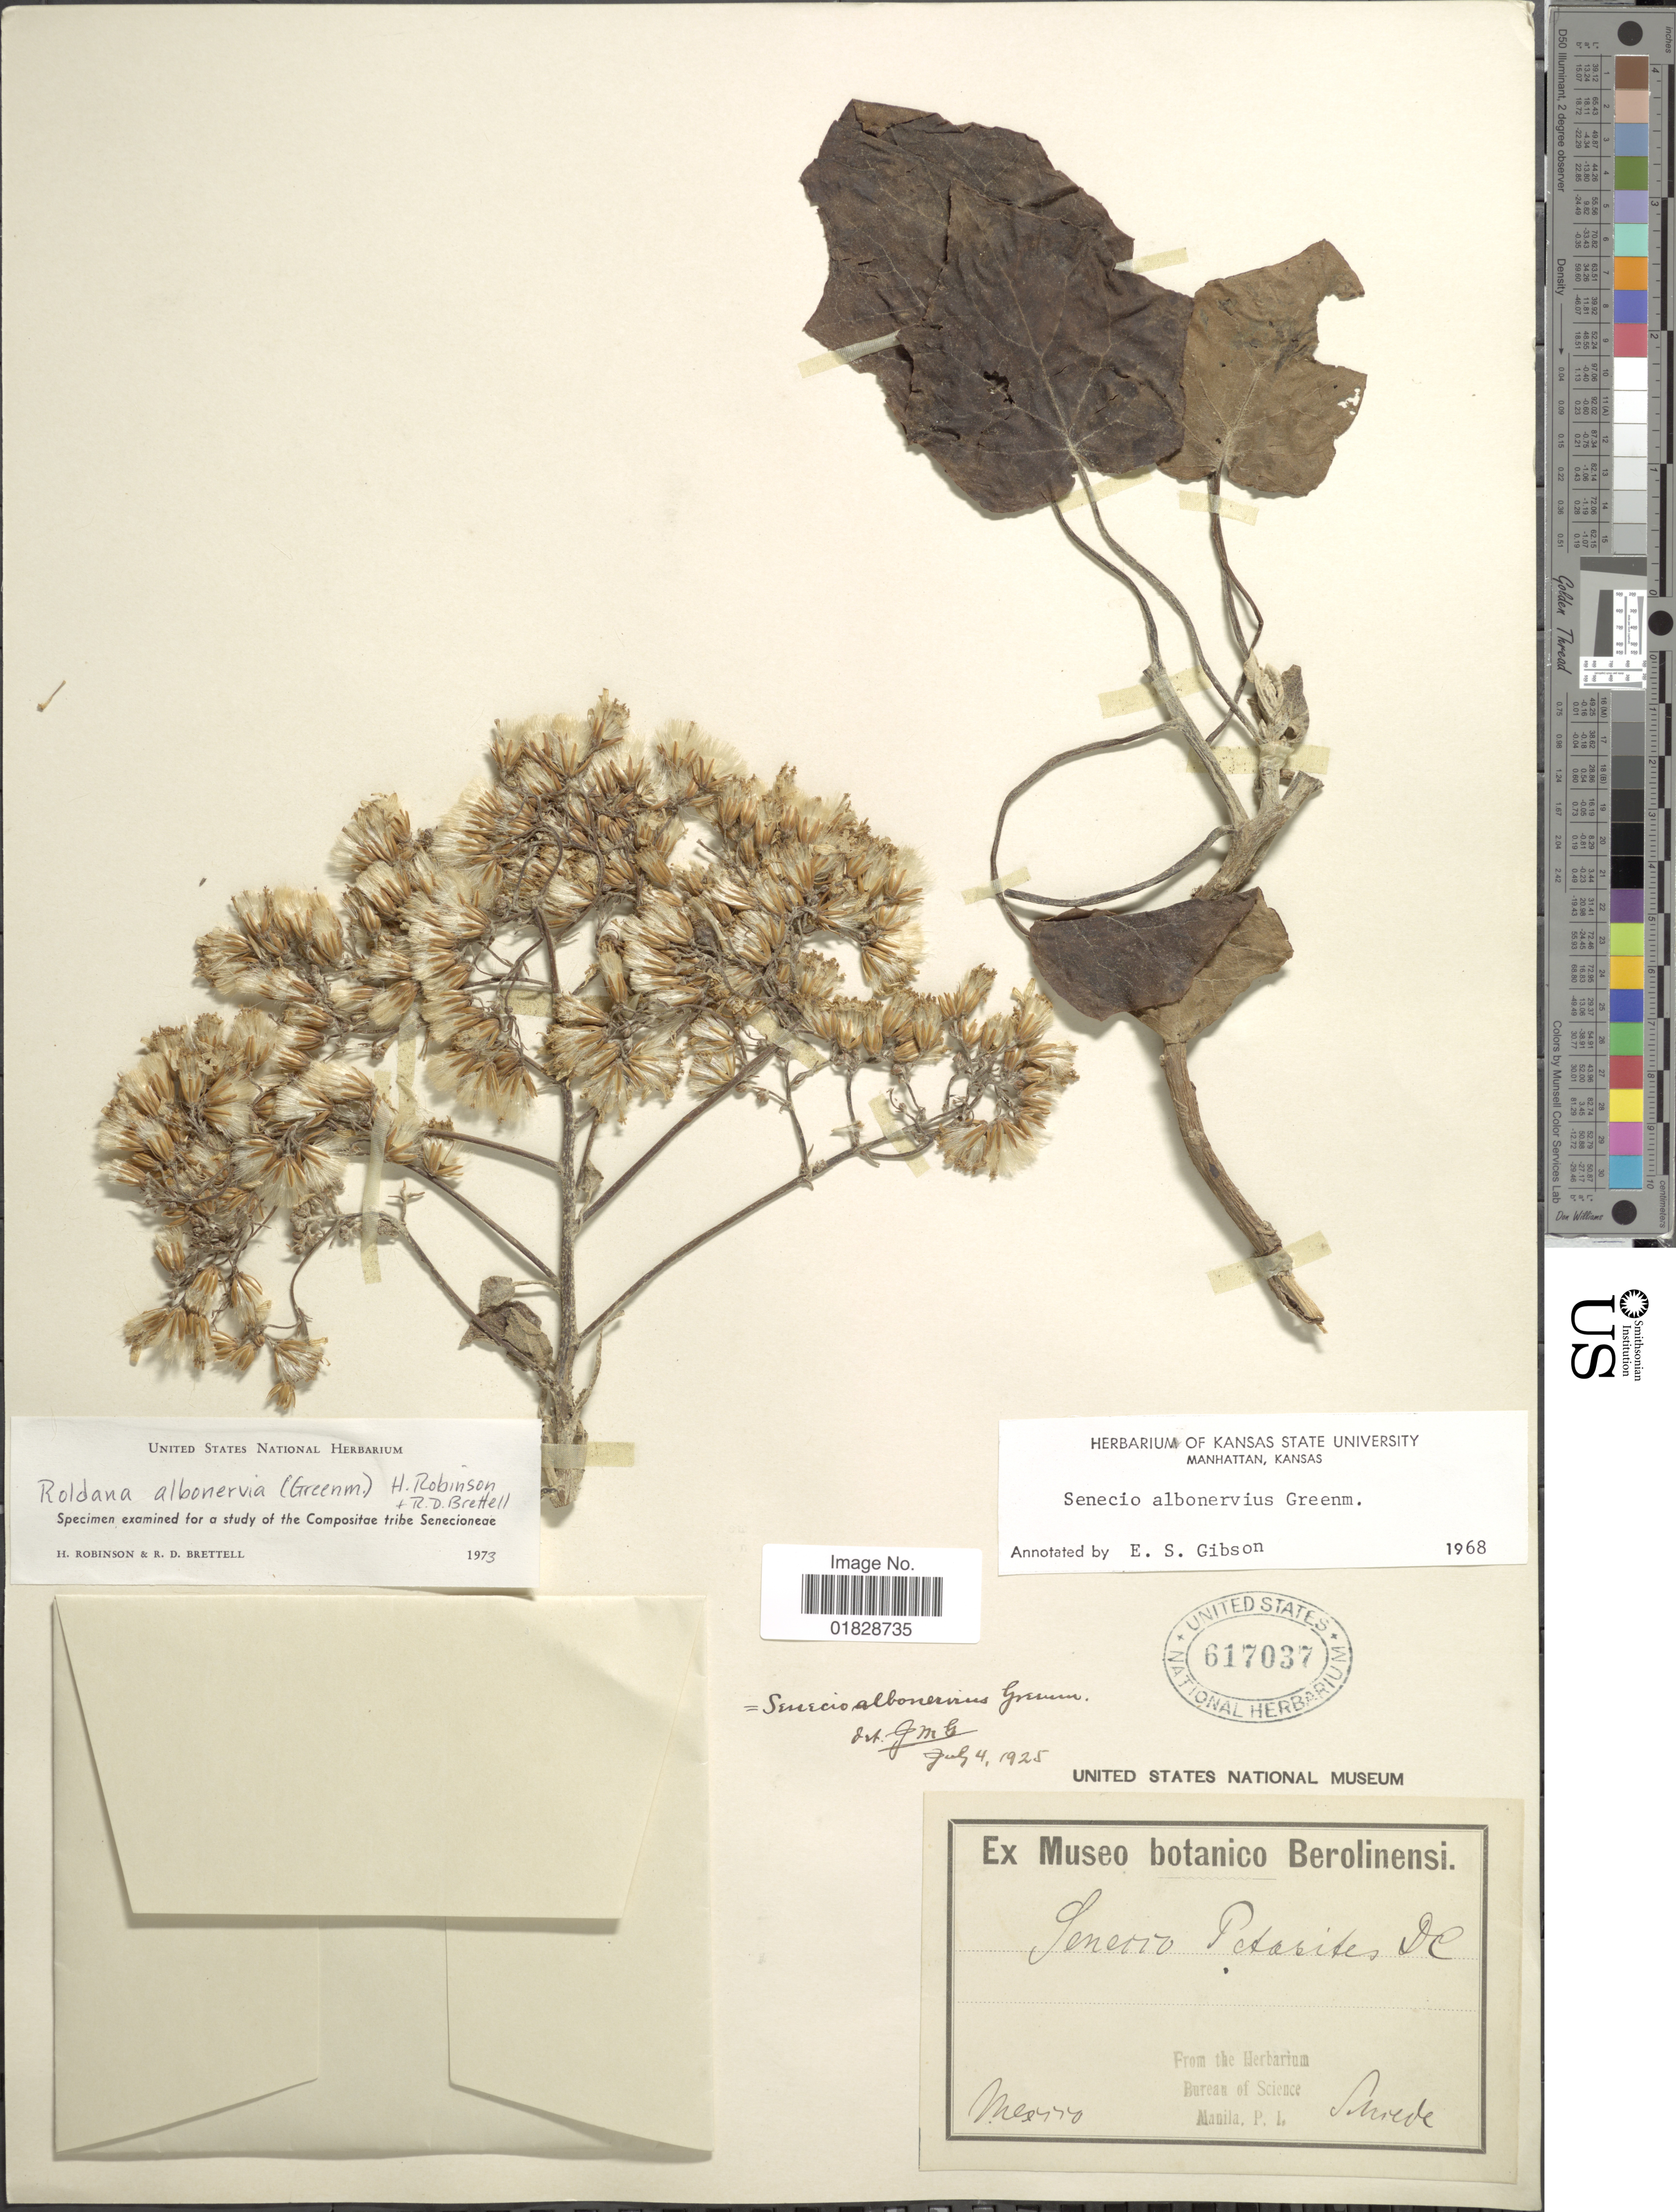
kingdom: Plantae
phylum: Tracheophyta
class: Magnoliopsida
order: Asterales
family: Asteraceae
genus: Roldana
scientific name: Roldana albonervia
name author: (Greenm.) H. Rob. & Brettell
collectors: Swede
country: Mexico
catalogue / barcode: US 617037